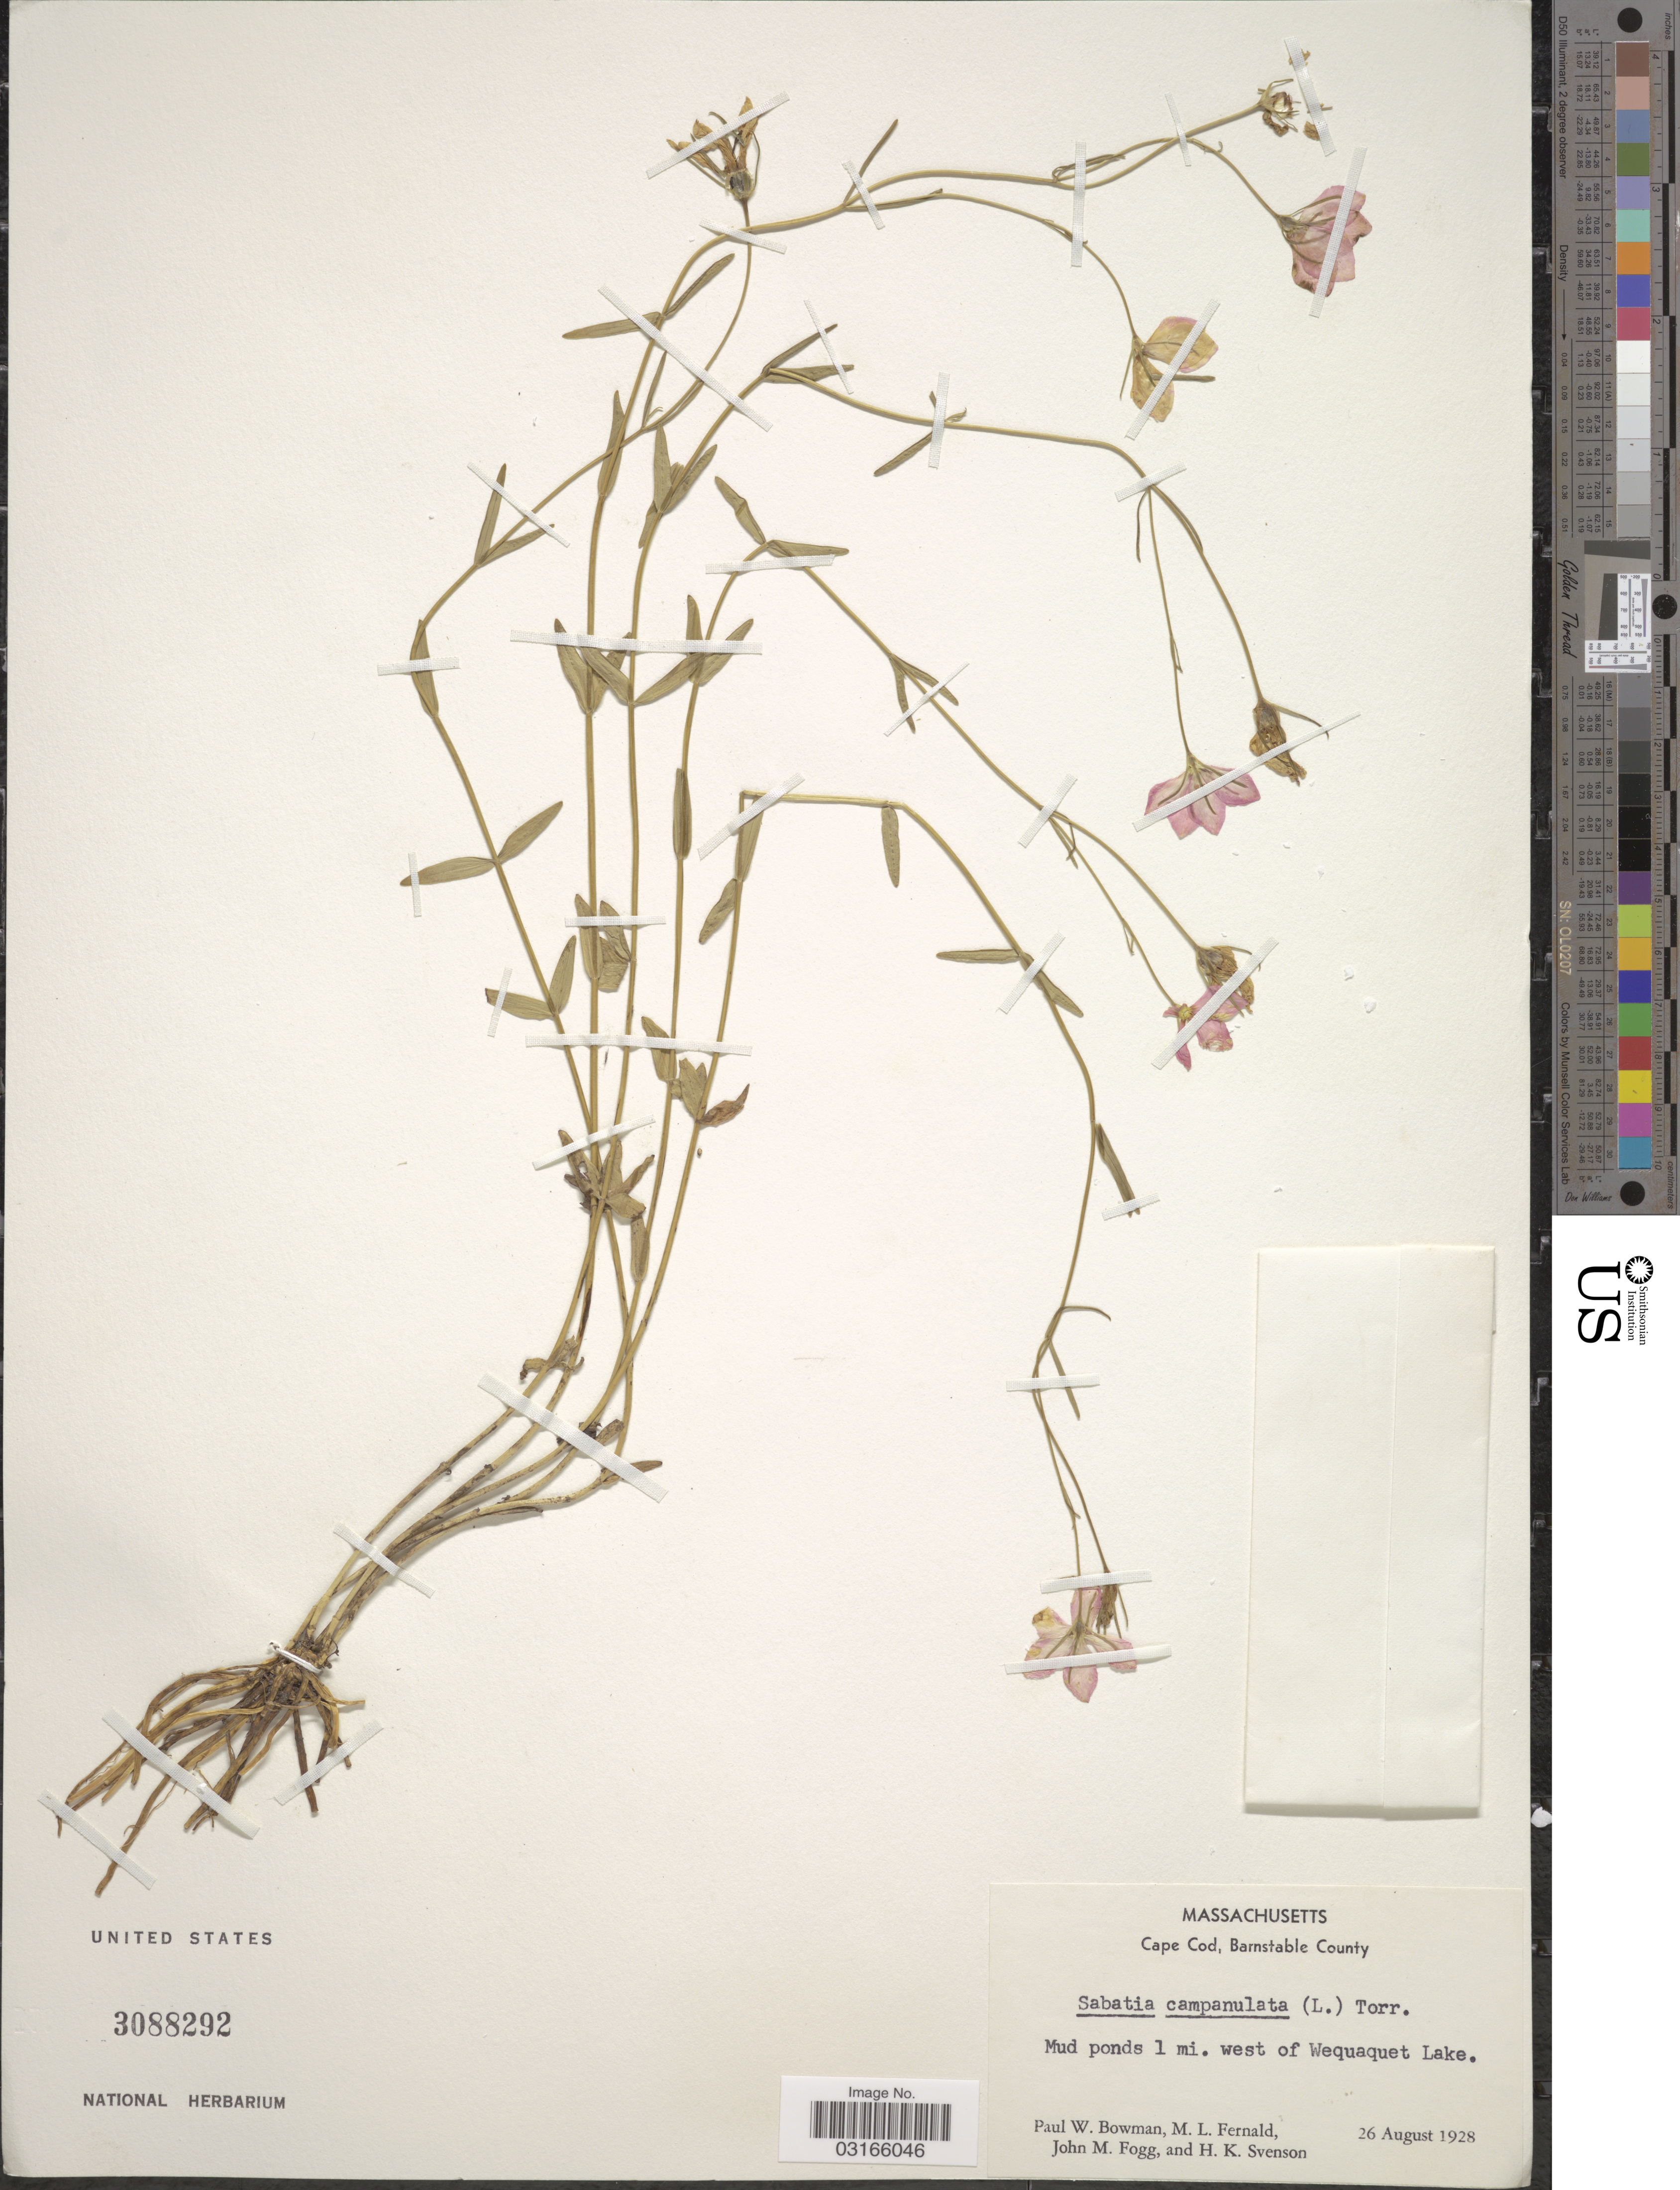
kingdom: Plantae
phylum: Tracheophyta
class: Magnoliopsida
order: Gentianales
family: Gentianaceae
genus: Sabatia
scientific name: Sabatia campanulata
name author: (L.) Torr.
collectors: P. Bowman, M. L. Fernald, J. Fogg & H. K. Svenson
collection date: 1928-08-26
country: United States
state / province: Massachusetts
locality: Cape Cod, Barnstable County, Mud ponds 1 mi. west of Wequaquet Lake.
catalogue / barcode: US 3088292